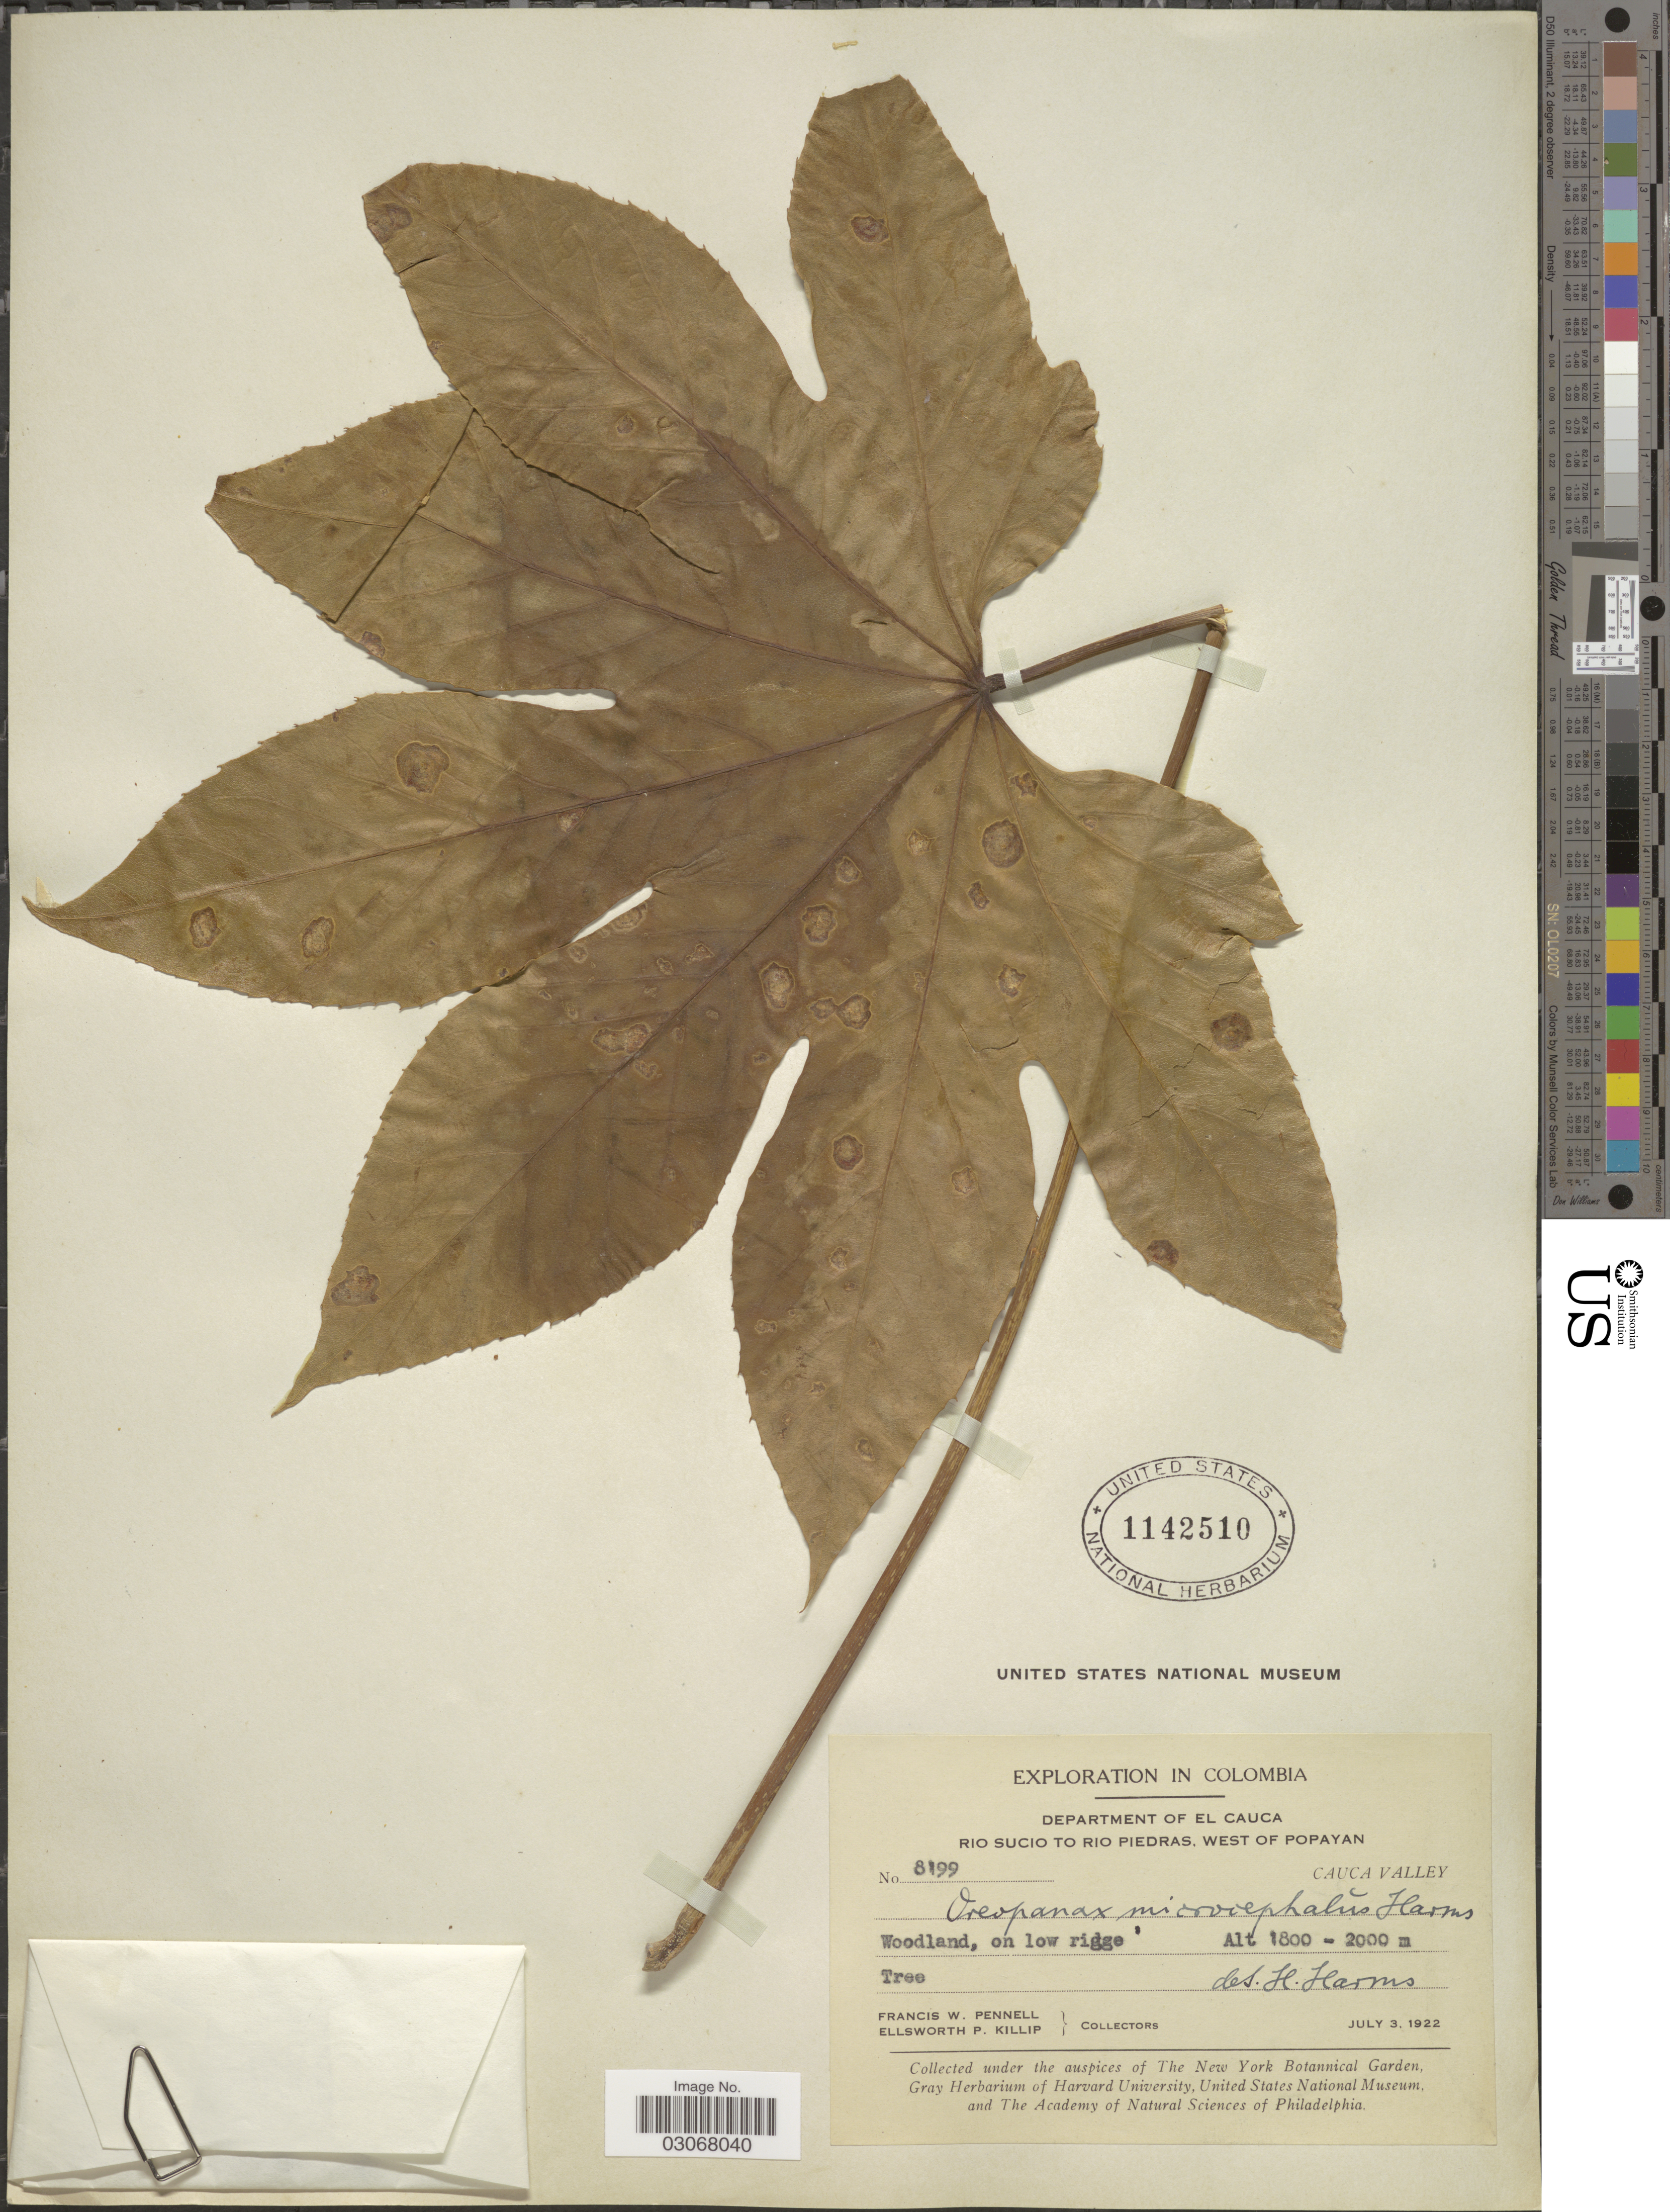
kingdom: Plantae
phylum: Tracheophyta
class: Magnoliopsida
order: Apiales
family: Araliaceae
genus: Oreopanax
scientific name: Oreopanax microcephalus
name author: Harms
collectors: F. W. Pennell & E. P. Killip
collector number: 8199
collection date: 1922-07-03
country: Colombia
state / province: Cauca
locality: Department of El Cauca. Rio Sucio to Rio Piedras, West of Popayan. Cauca Valley.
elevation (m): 1800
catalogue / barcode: US 1142510